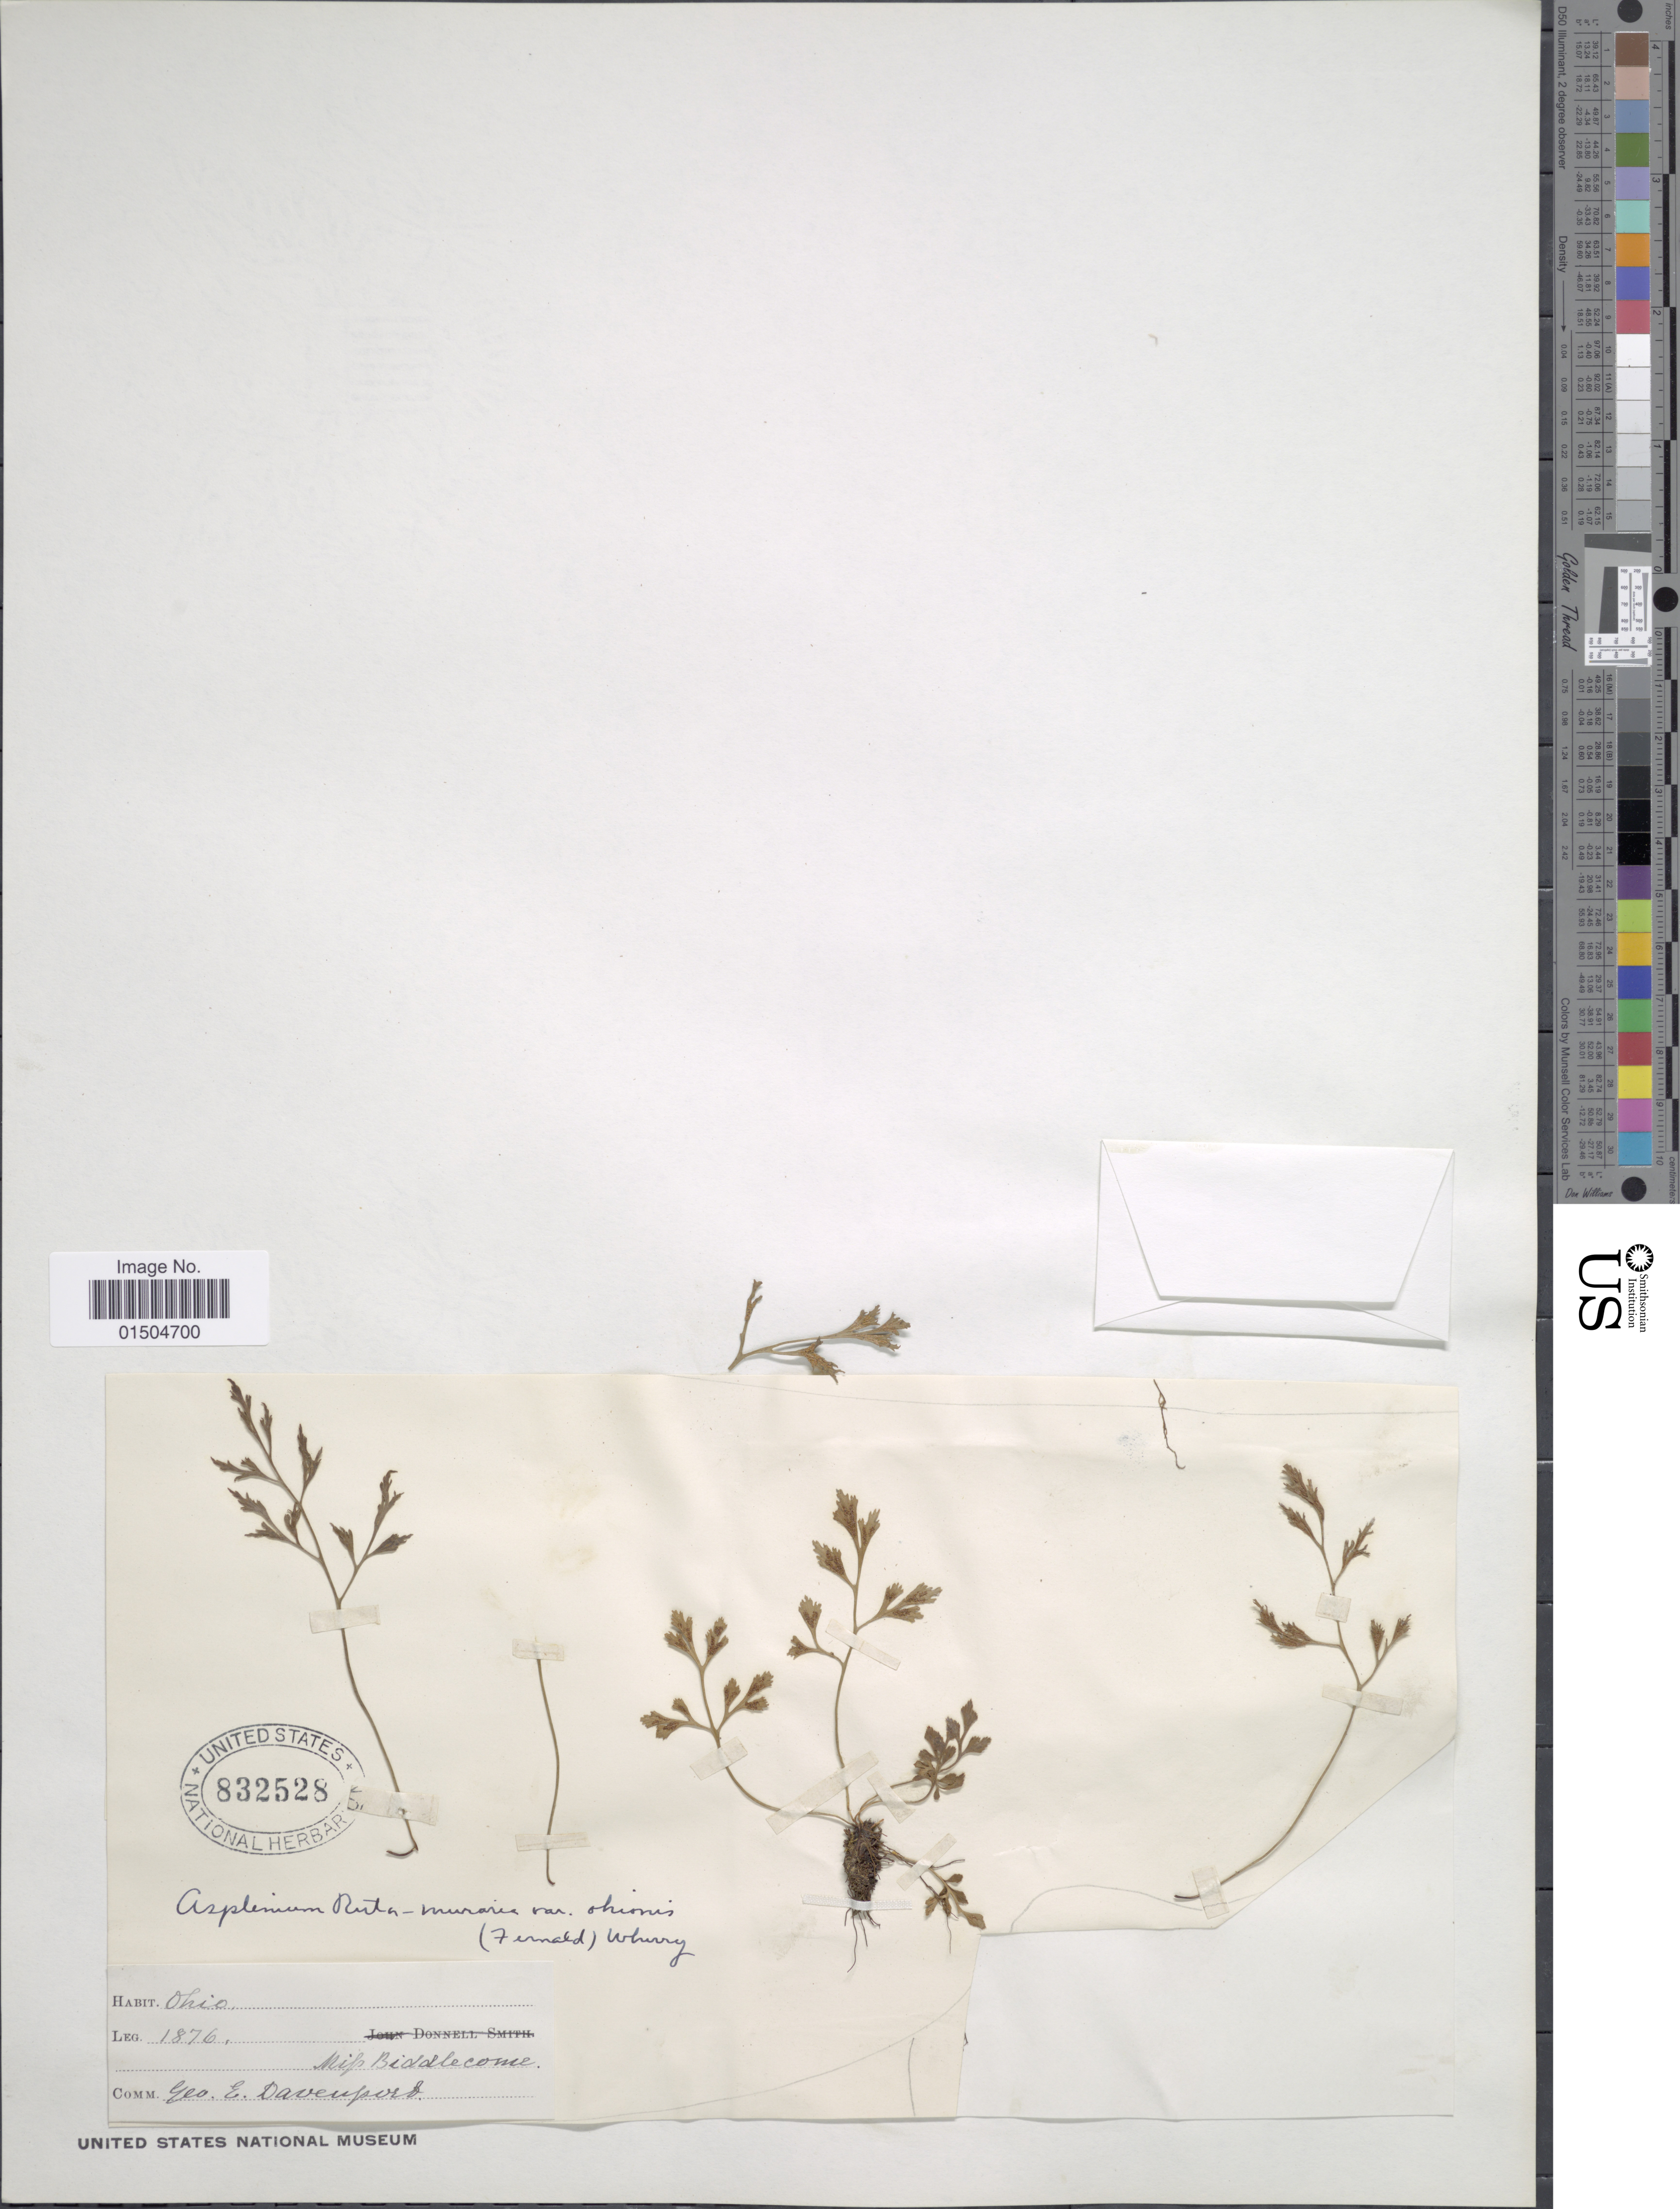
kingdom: Plantae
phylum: Tracheophyta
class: Polypodiopsida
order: Polypodiales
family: Aspleniaceae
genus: Asplenium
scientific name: Asplenium ruta-muraria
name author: L.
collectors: H. Biddlecome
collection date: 1876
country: United States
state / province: Ohio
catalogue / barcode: US 832528